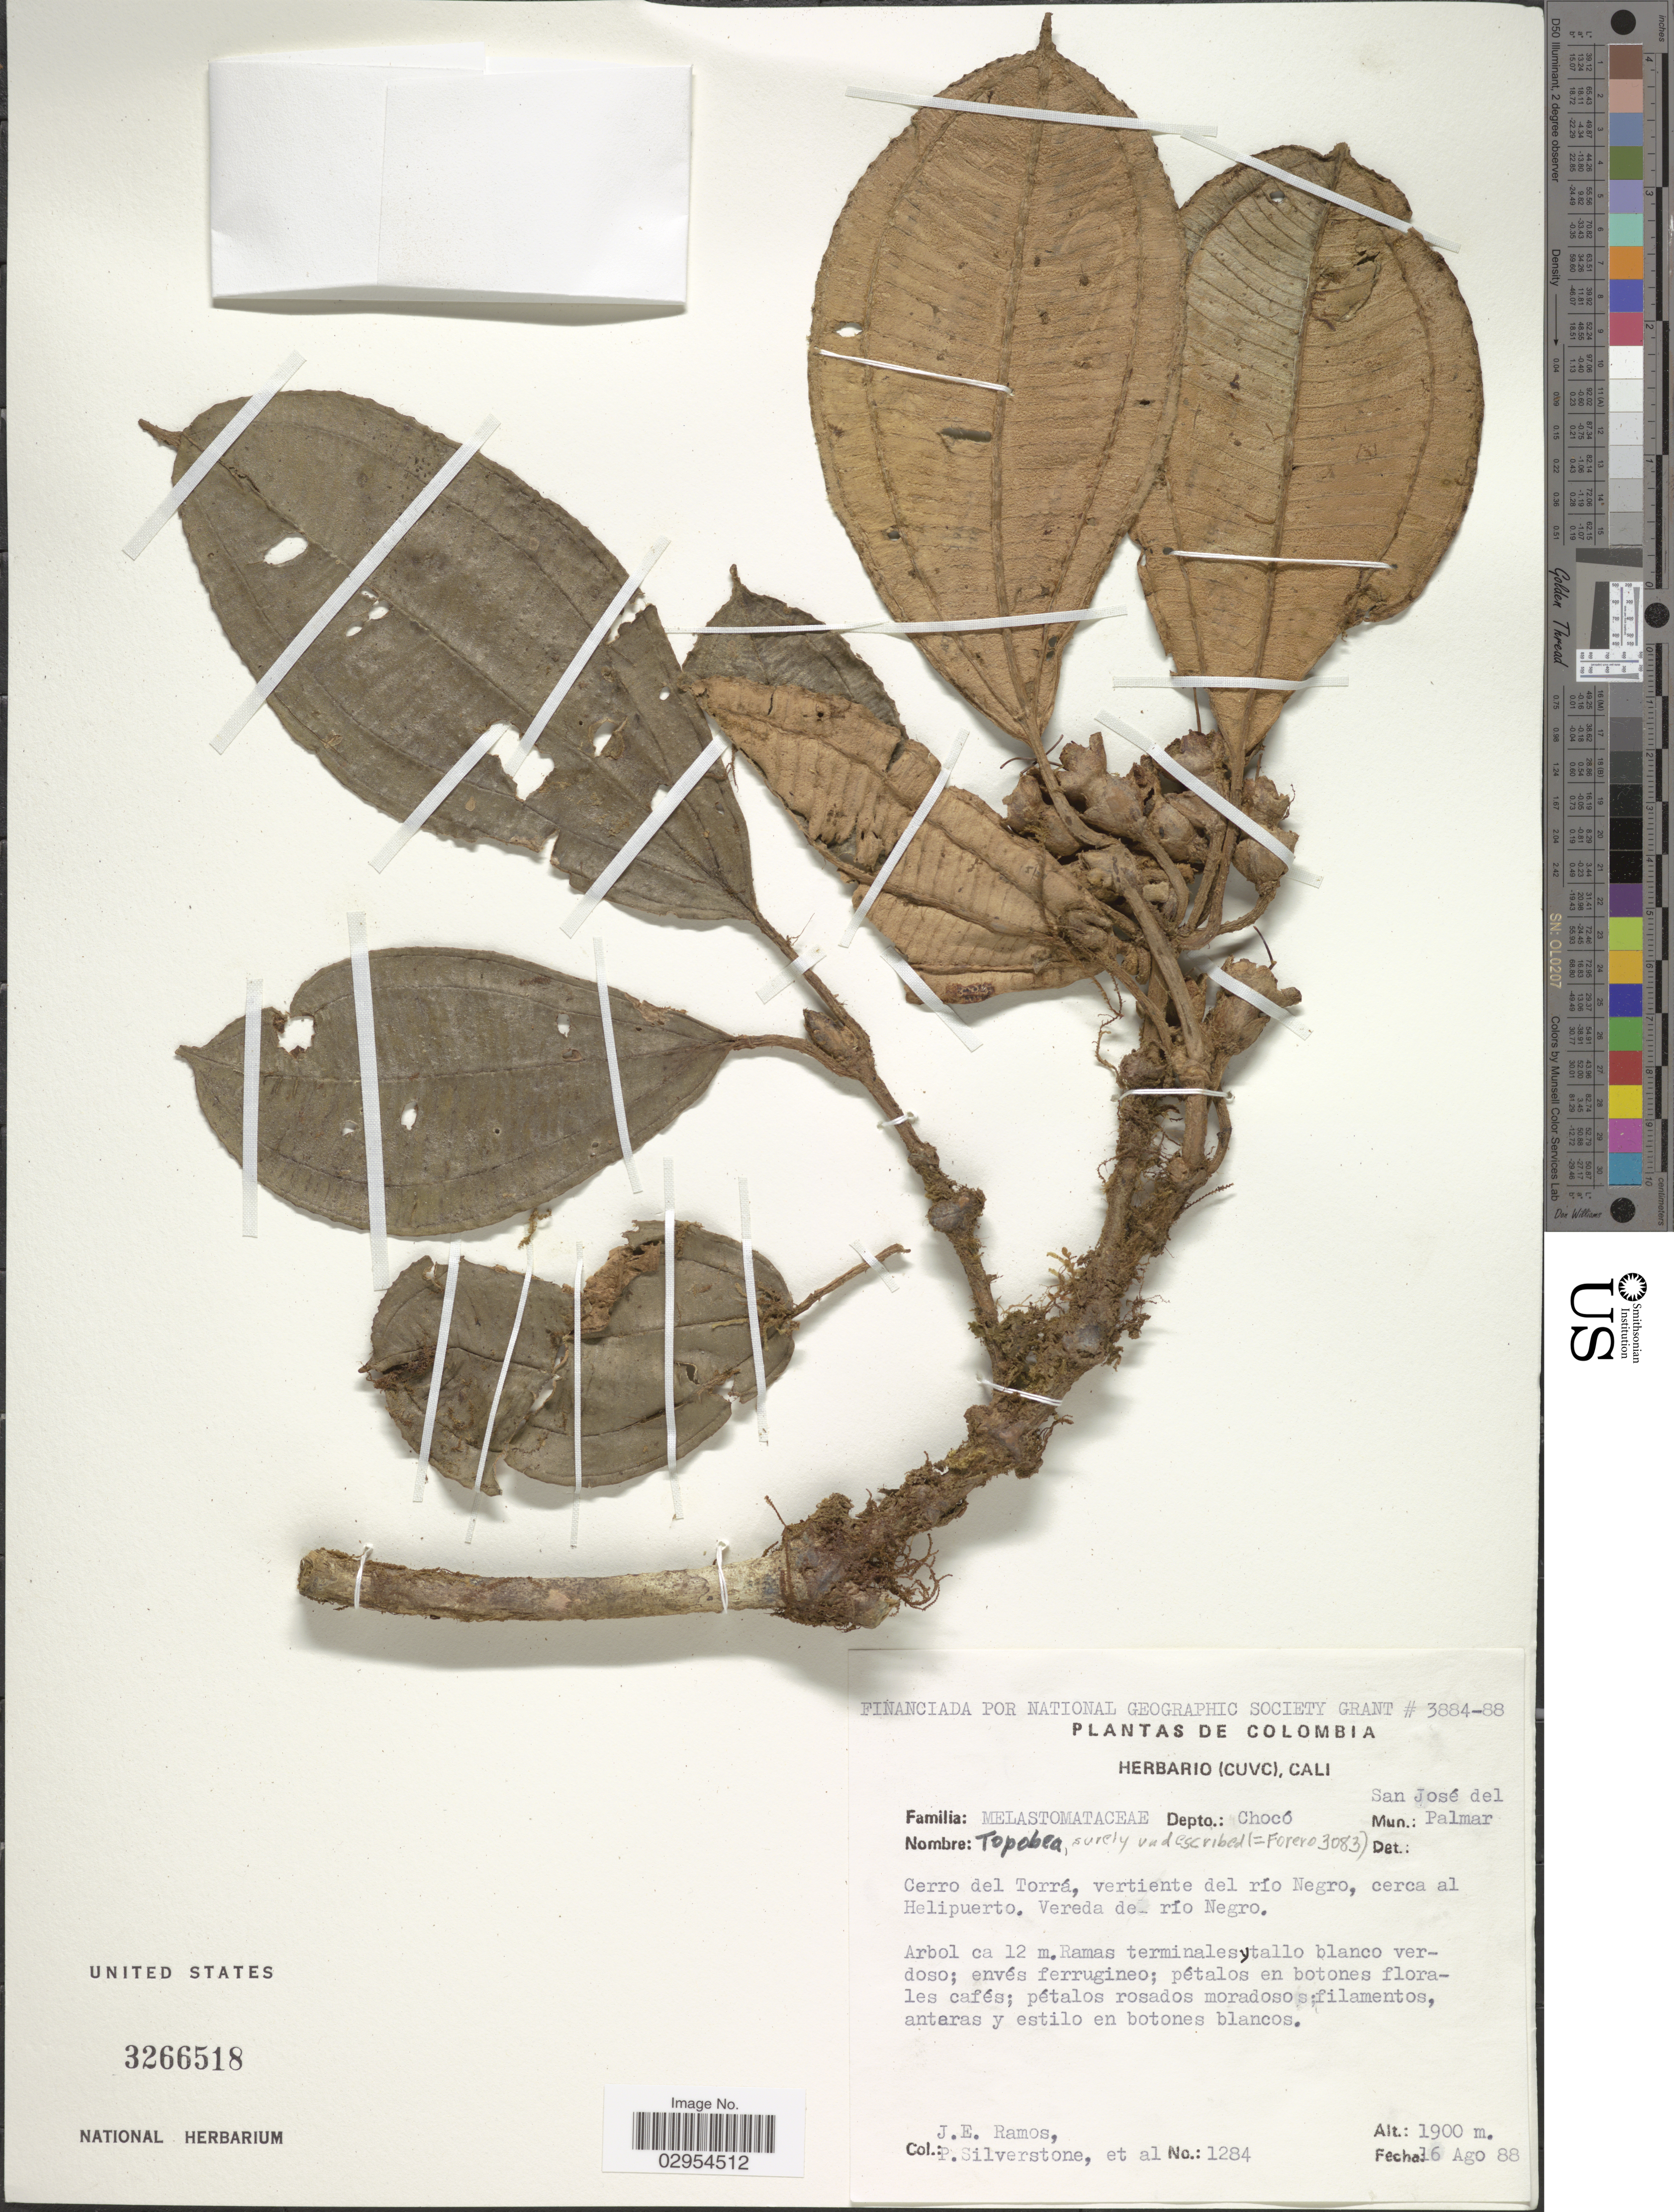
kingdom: Plantae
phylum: Tracheophyta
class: Magnoliopsida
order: Myrtales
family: Melastomataceae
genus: Topobea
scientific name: Topobea sp.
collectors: J. E. Ramos, P. Silverstone & et al.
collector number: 1284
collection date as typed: Transcribed d/m/y: 16/8/88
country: Colombia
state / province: Chocó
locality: Depto.: Chocó. Mun.: San José del Palmar. Cerro del Torré, vertiente del río Negro, cerca al Helipuerto. Vereda de río Negro.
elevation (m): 1900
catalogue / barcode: US 3266518